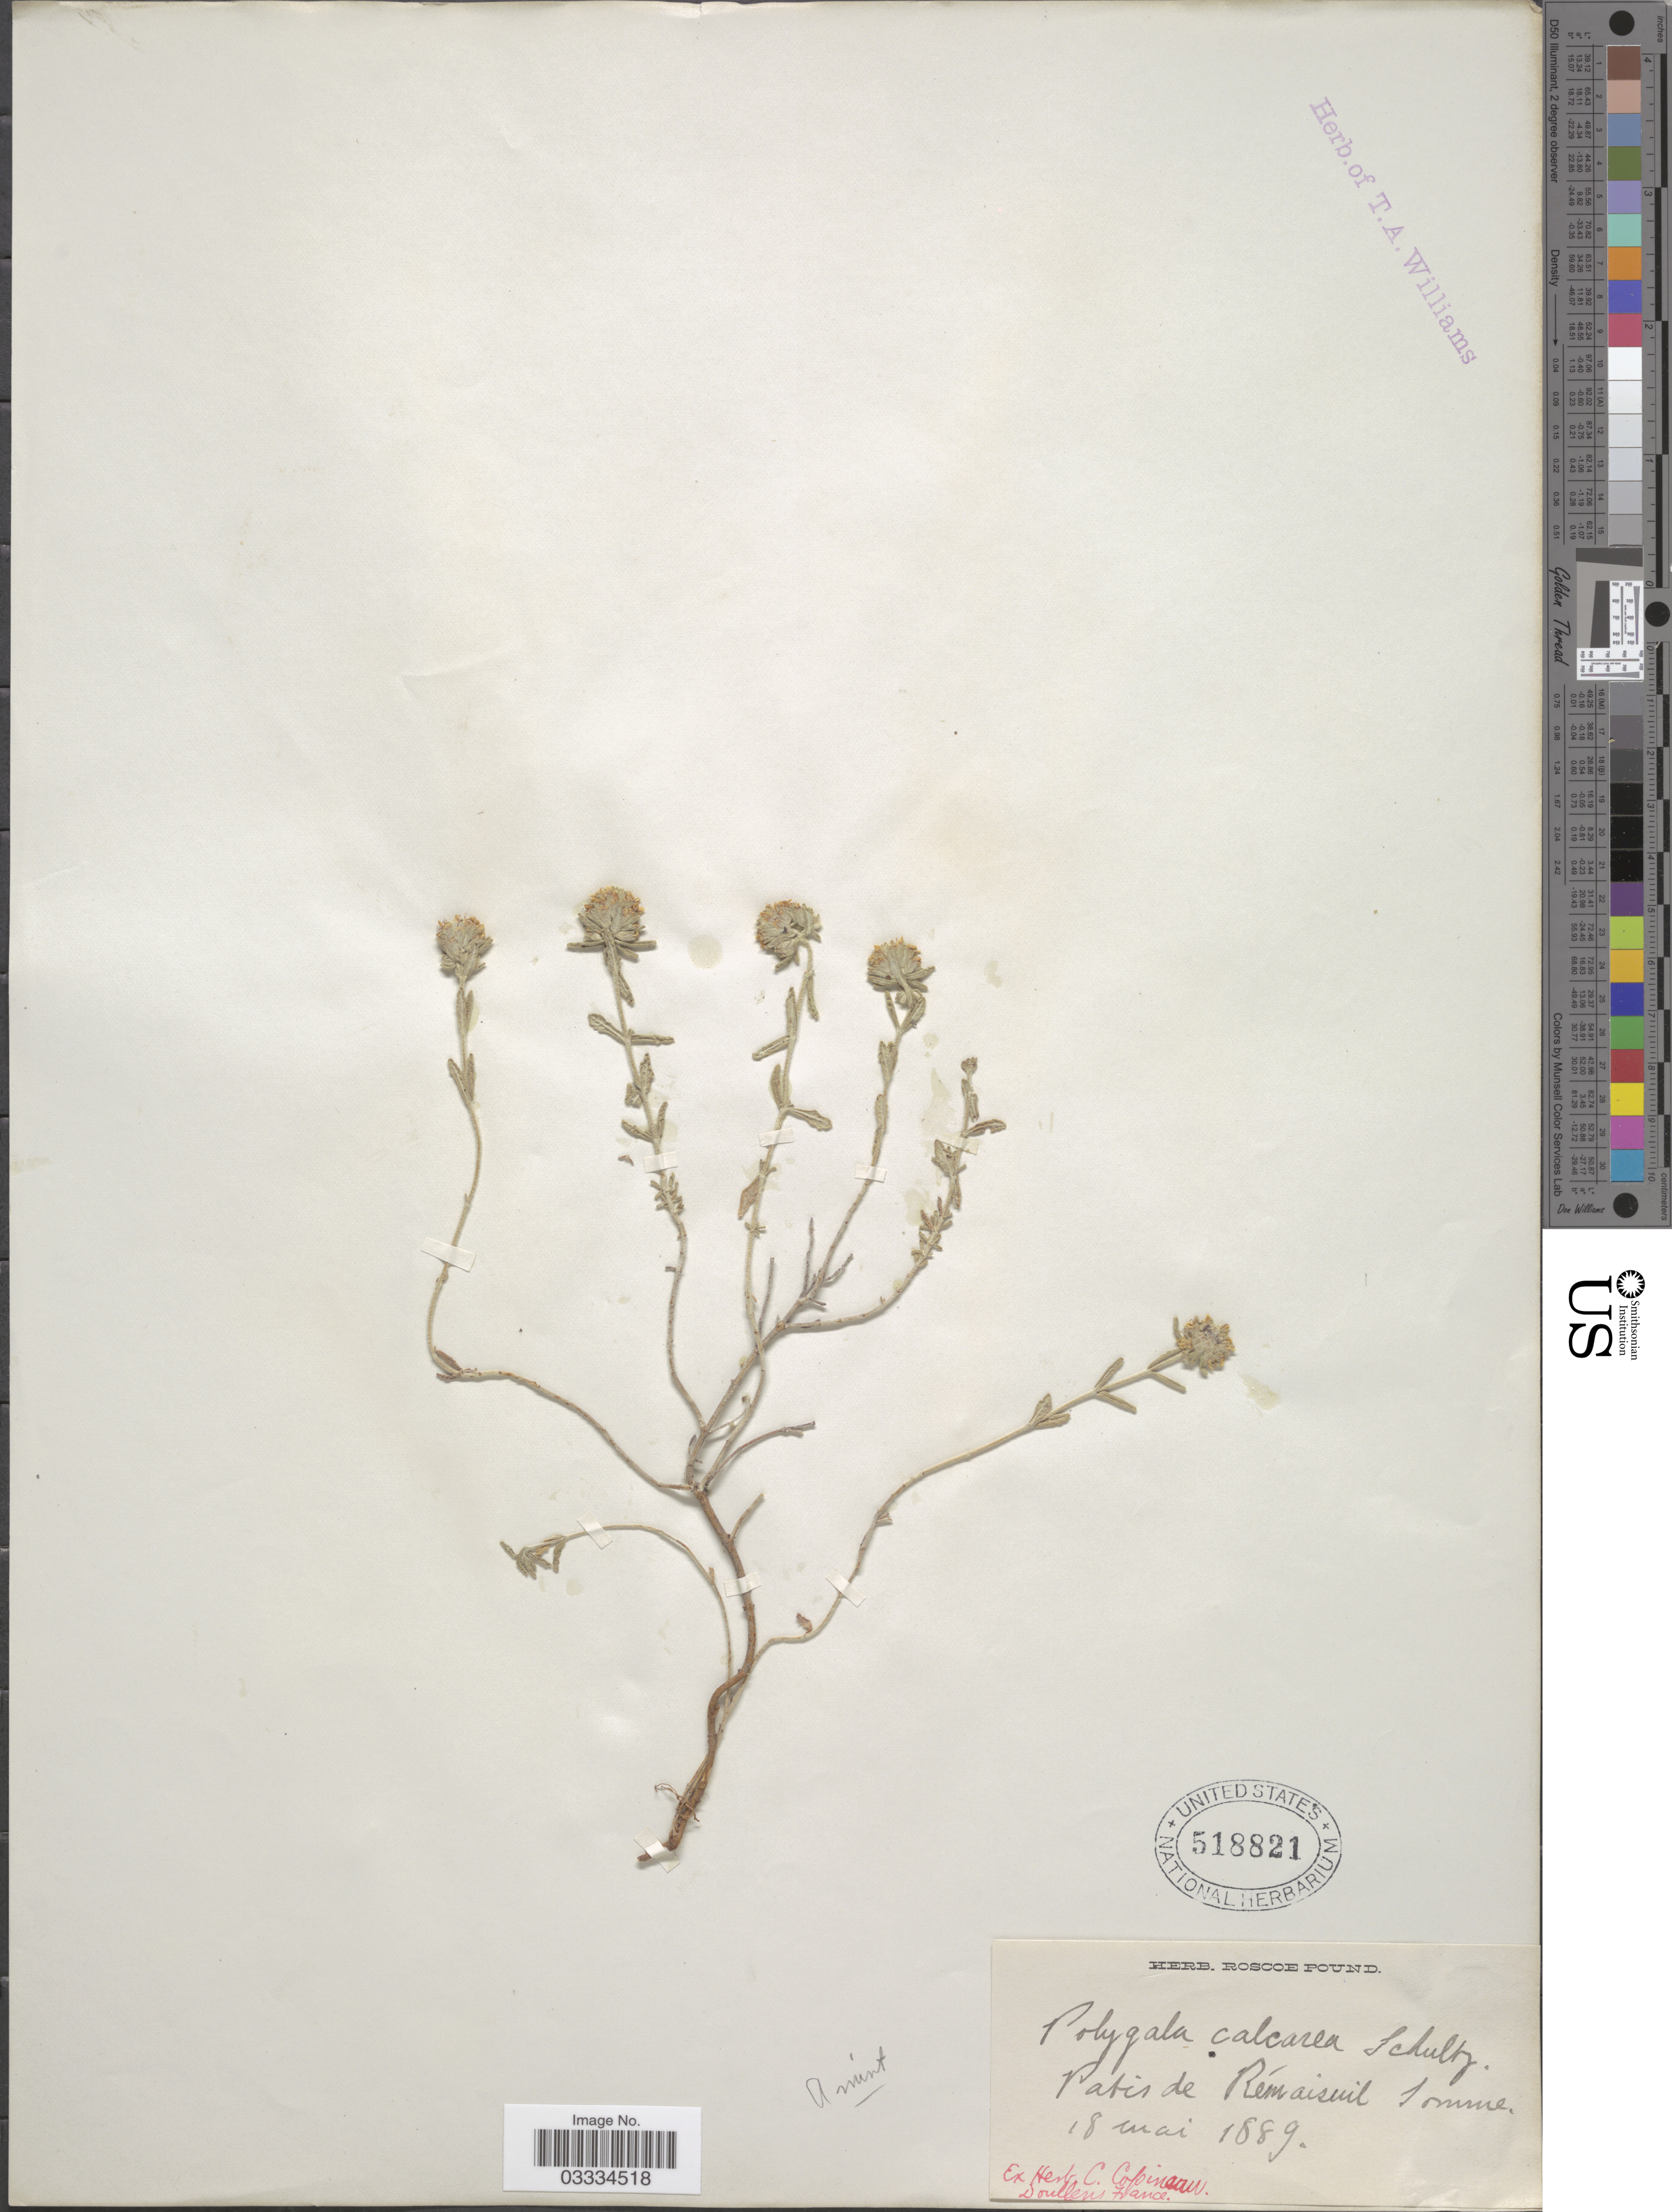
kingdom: Plantae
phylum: Tracheophyta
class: Magnoliopsida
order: Fabales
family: Polygalaceae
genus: Polygala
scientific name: Polygala calcarea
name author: F.W. Schultz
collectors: ex herb. C. Copineau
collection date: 1889-05-18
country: France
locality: Patis de Rémaisuil Somme.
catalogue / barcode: US 518821